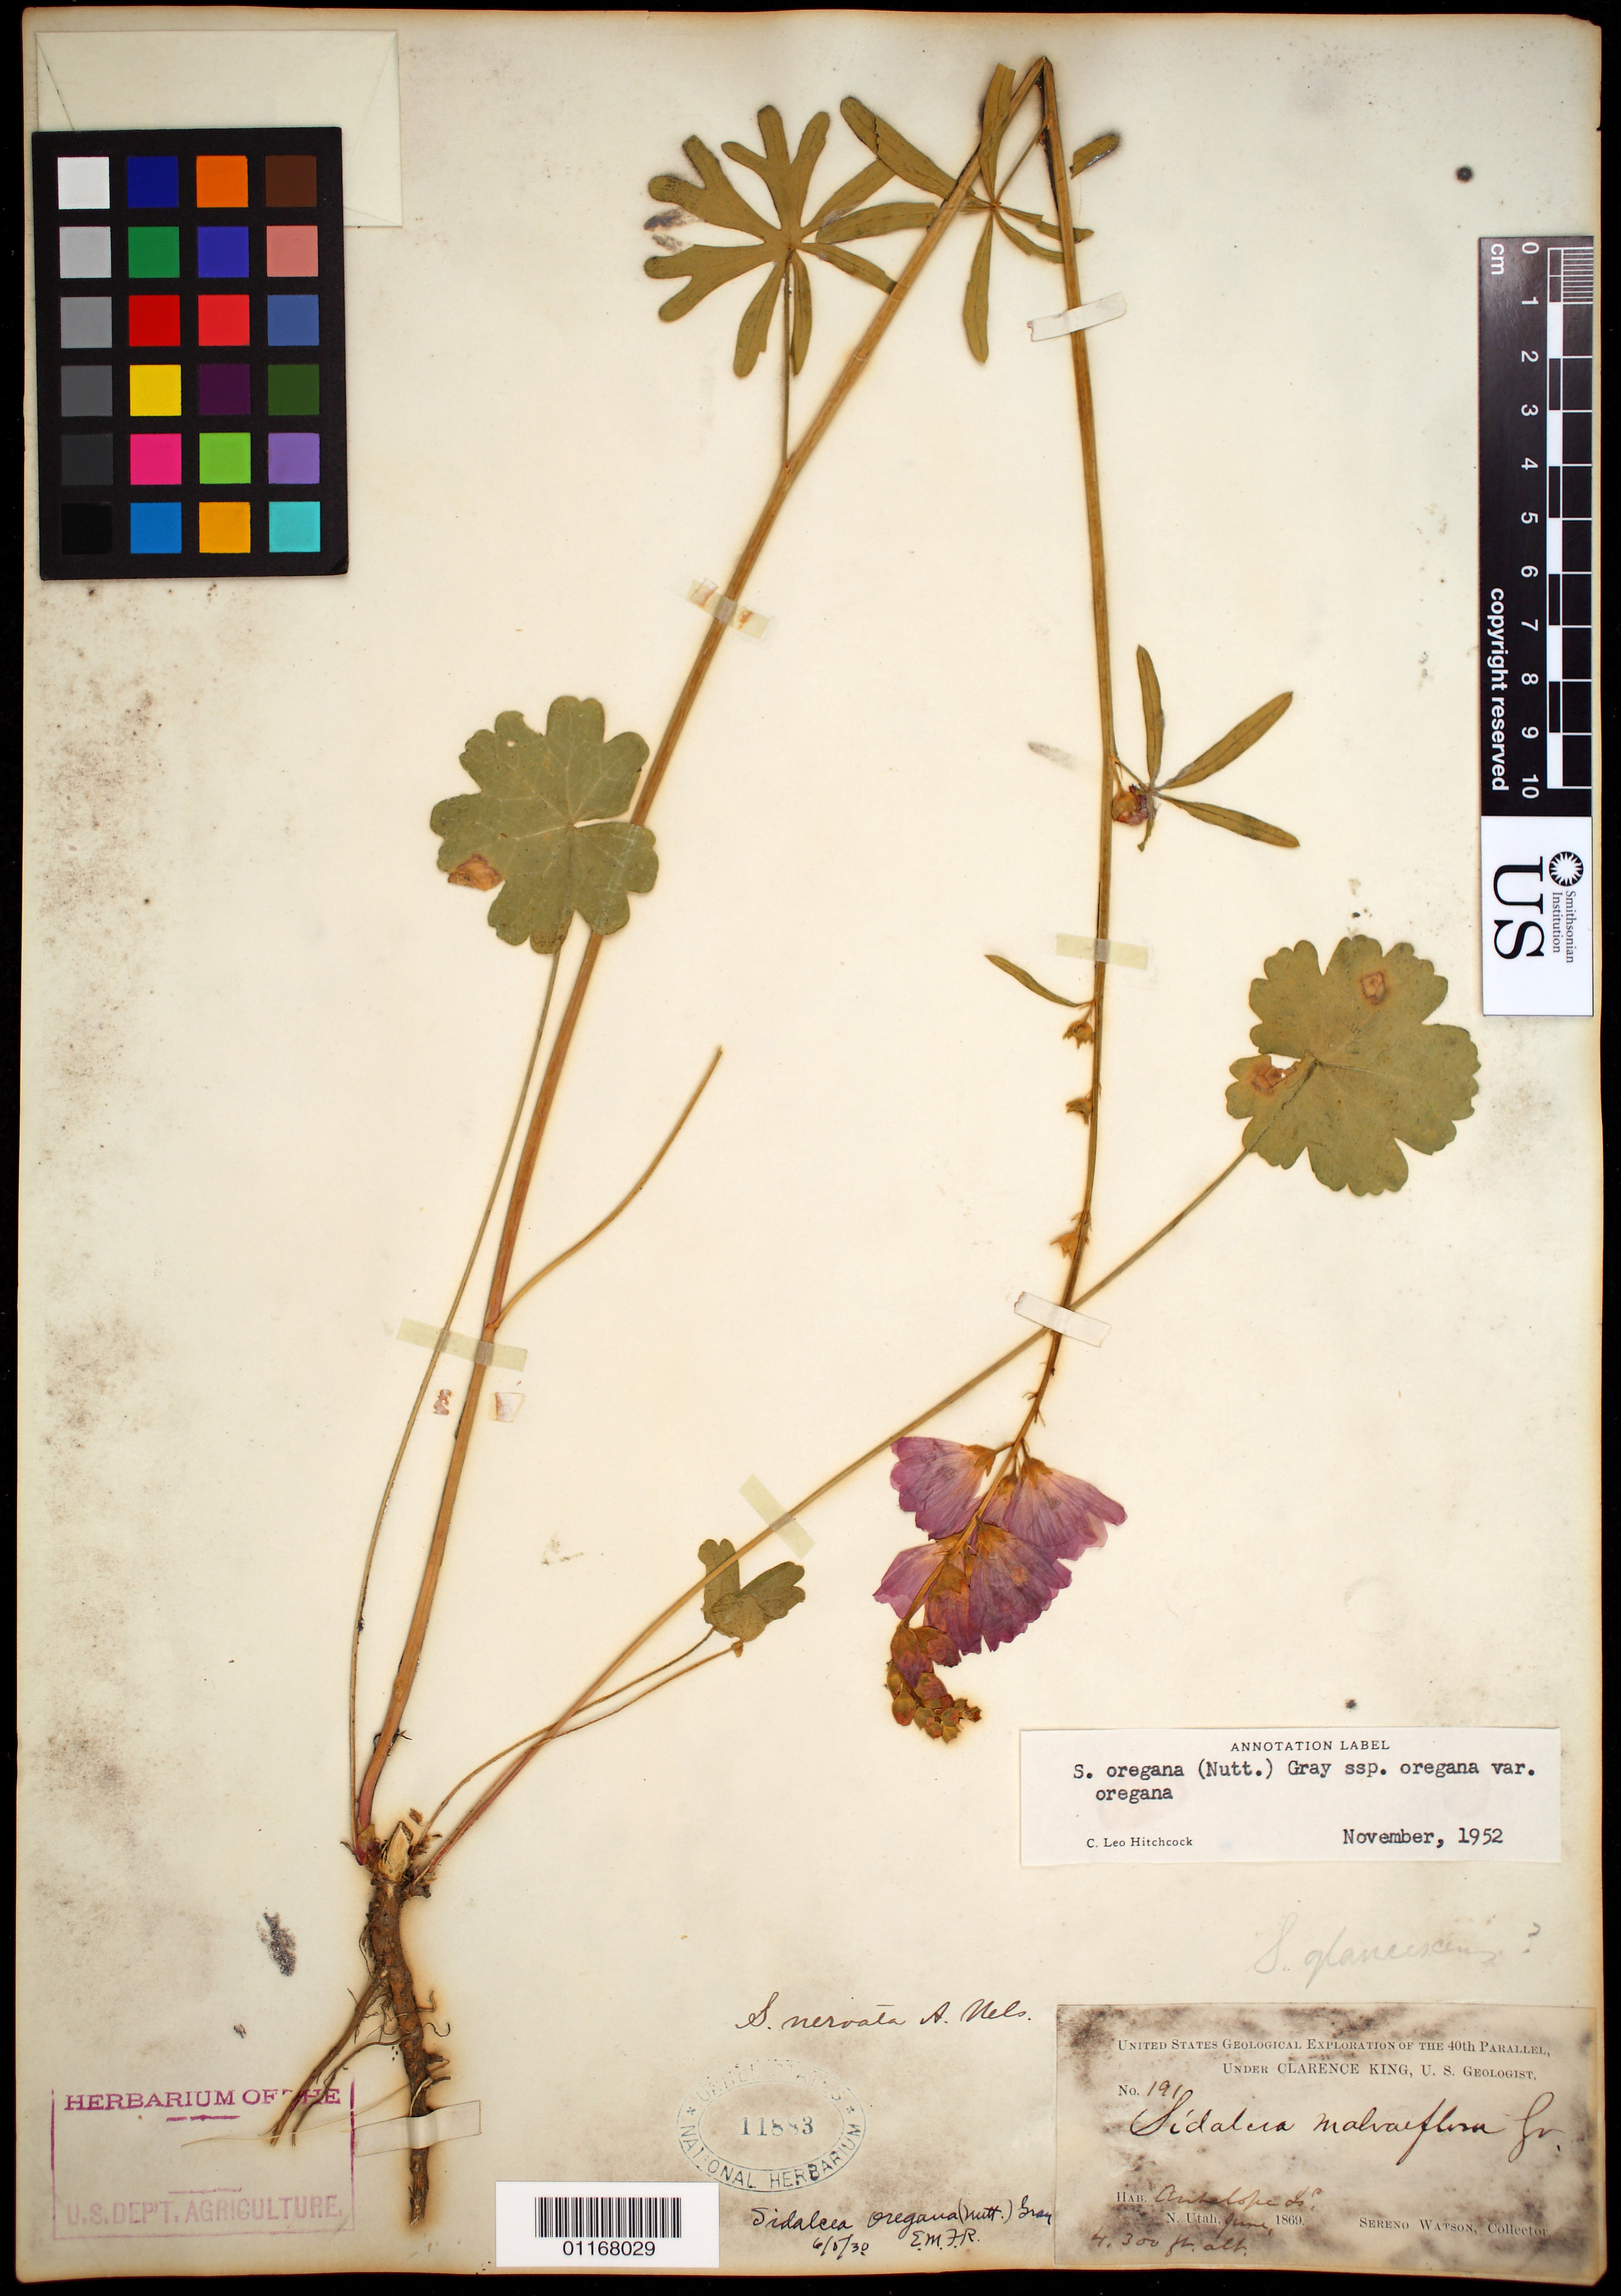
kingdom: Plantae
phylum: Tracheophyta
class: Magnoliopsida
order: Malvales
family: Malvaceae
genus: Sidalcea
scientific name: Sidalcea oregana var. oregana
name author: A. Gray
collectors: S. Watson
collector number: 191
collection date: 1869-06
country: United States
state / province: Utah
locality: Antelope Is., N. Utah.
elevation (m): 1311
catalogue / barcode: US 11883